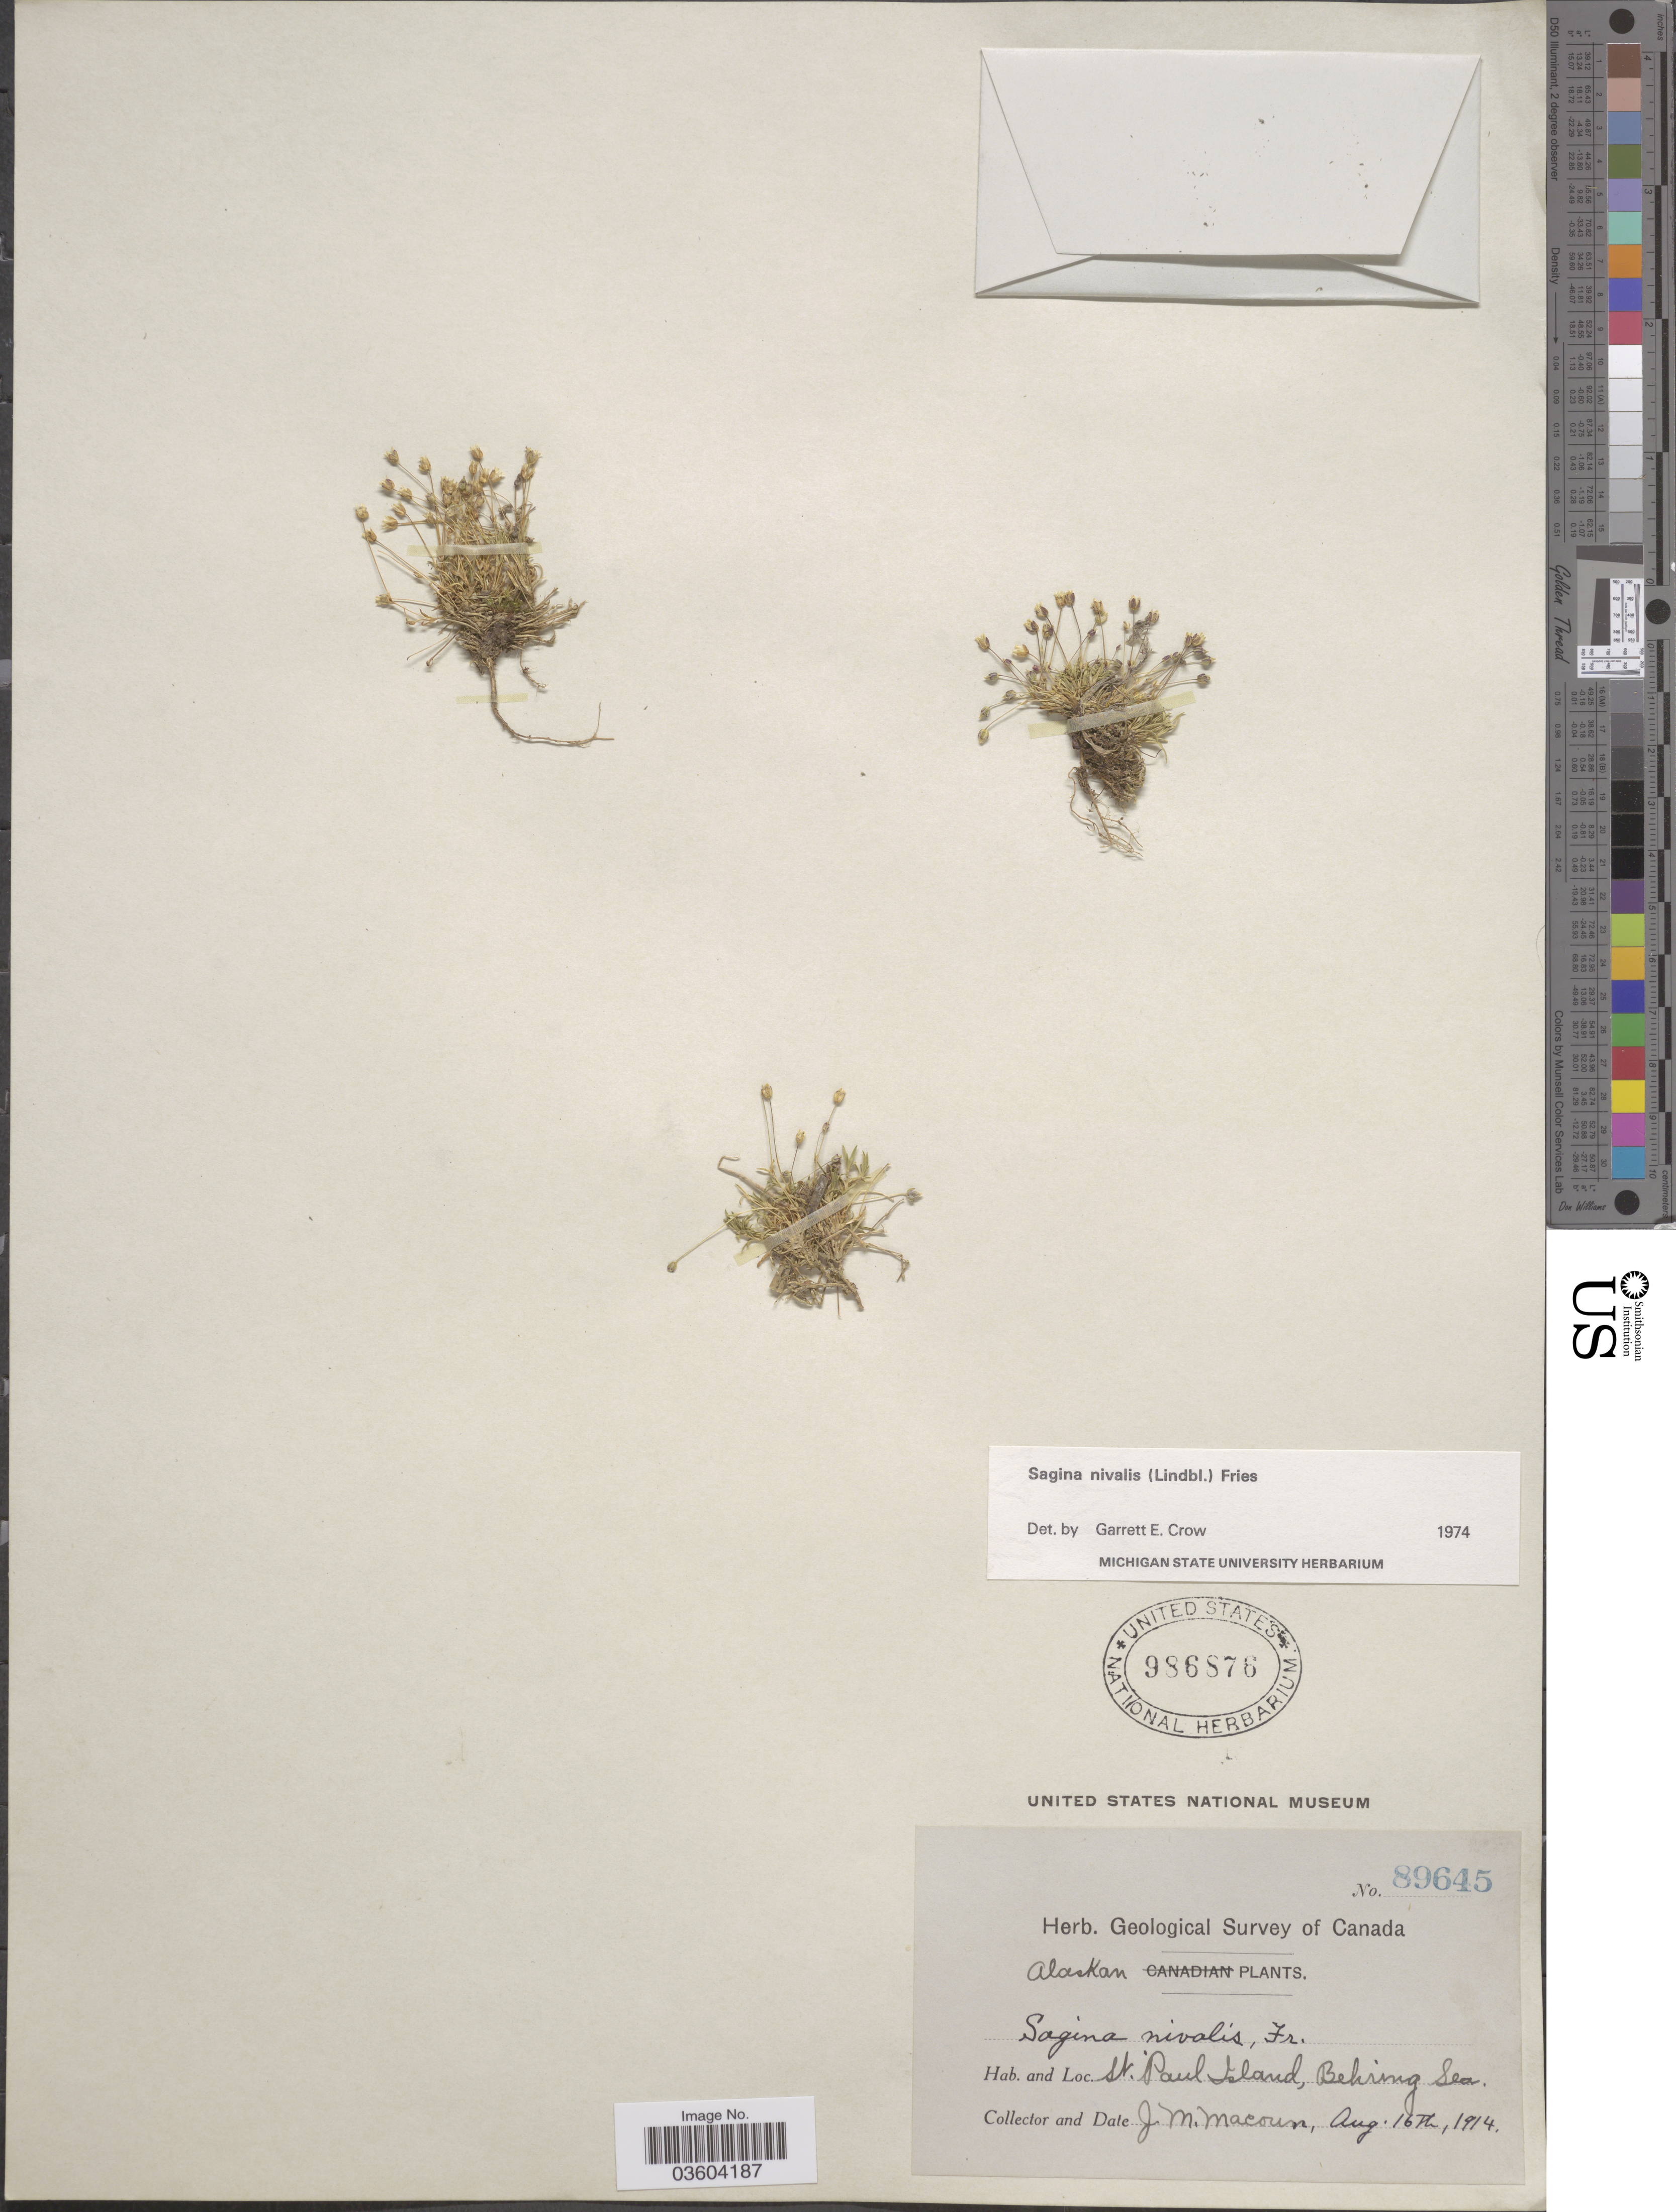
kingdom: Plantae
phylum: Tracheophyta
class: Magnoliopsida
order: Caryophyllales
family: Caryophyllaceae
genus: Sagina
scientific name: Sagina nivalis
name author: (Lindblom) Fr.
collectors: J. M. Macoun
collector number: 89645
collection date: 1914-08-16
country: United States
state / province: Alaska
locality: St. Paul Island, Behring Sea.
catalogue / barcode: US 986876